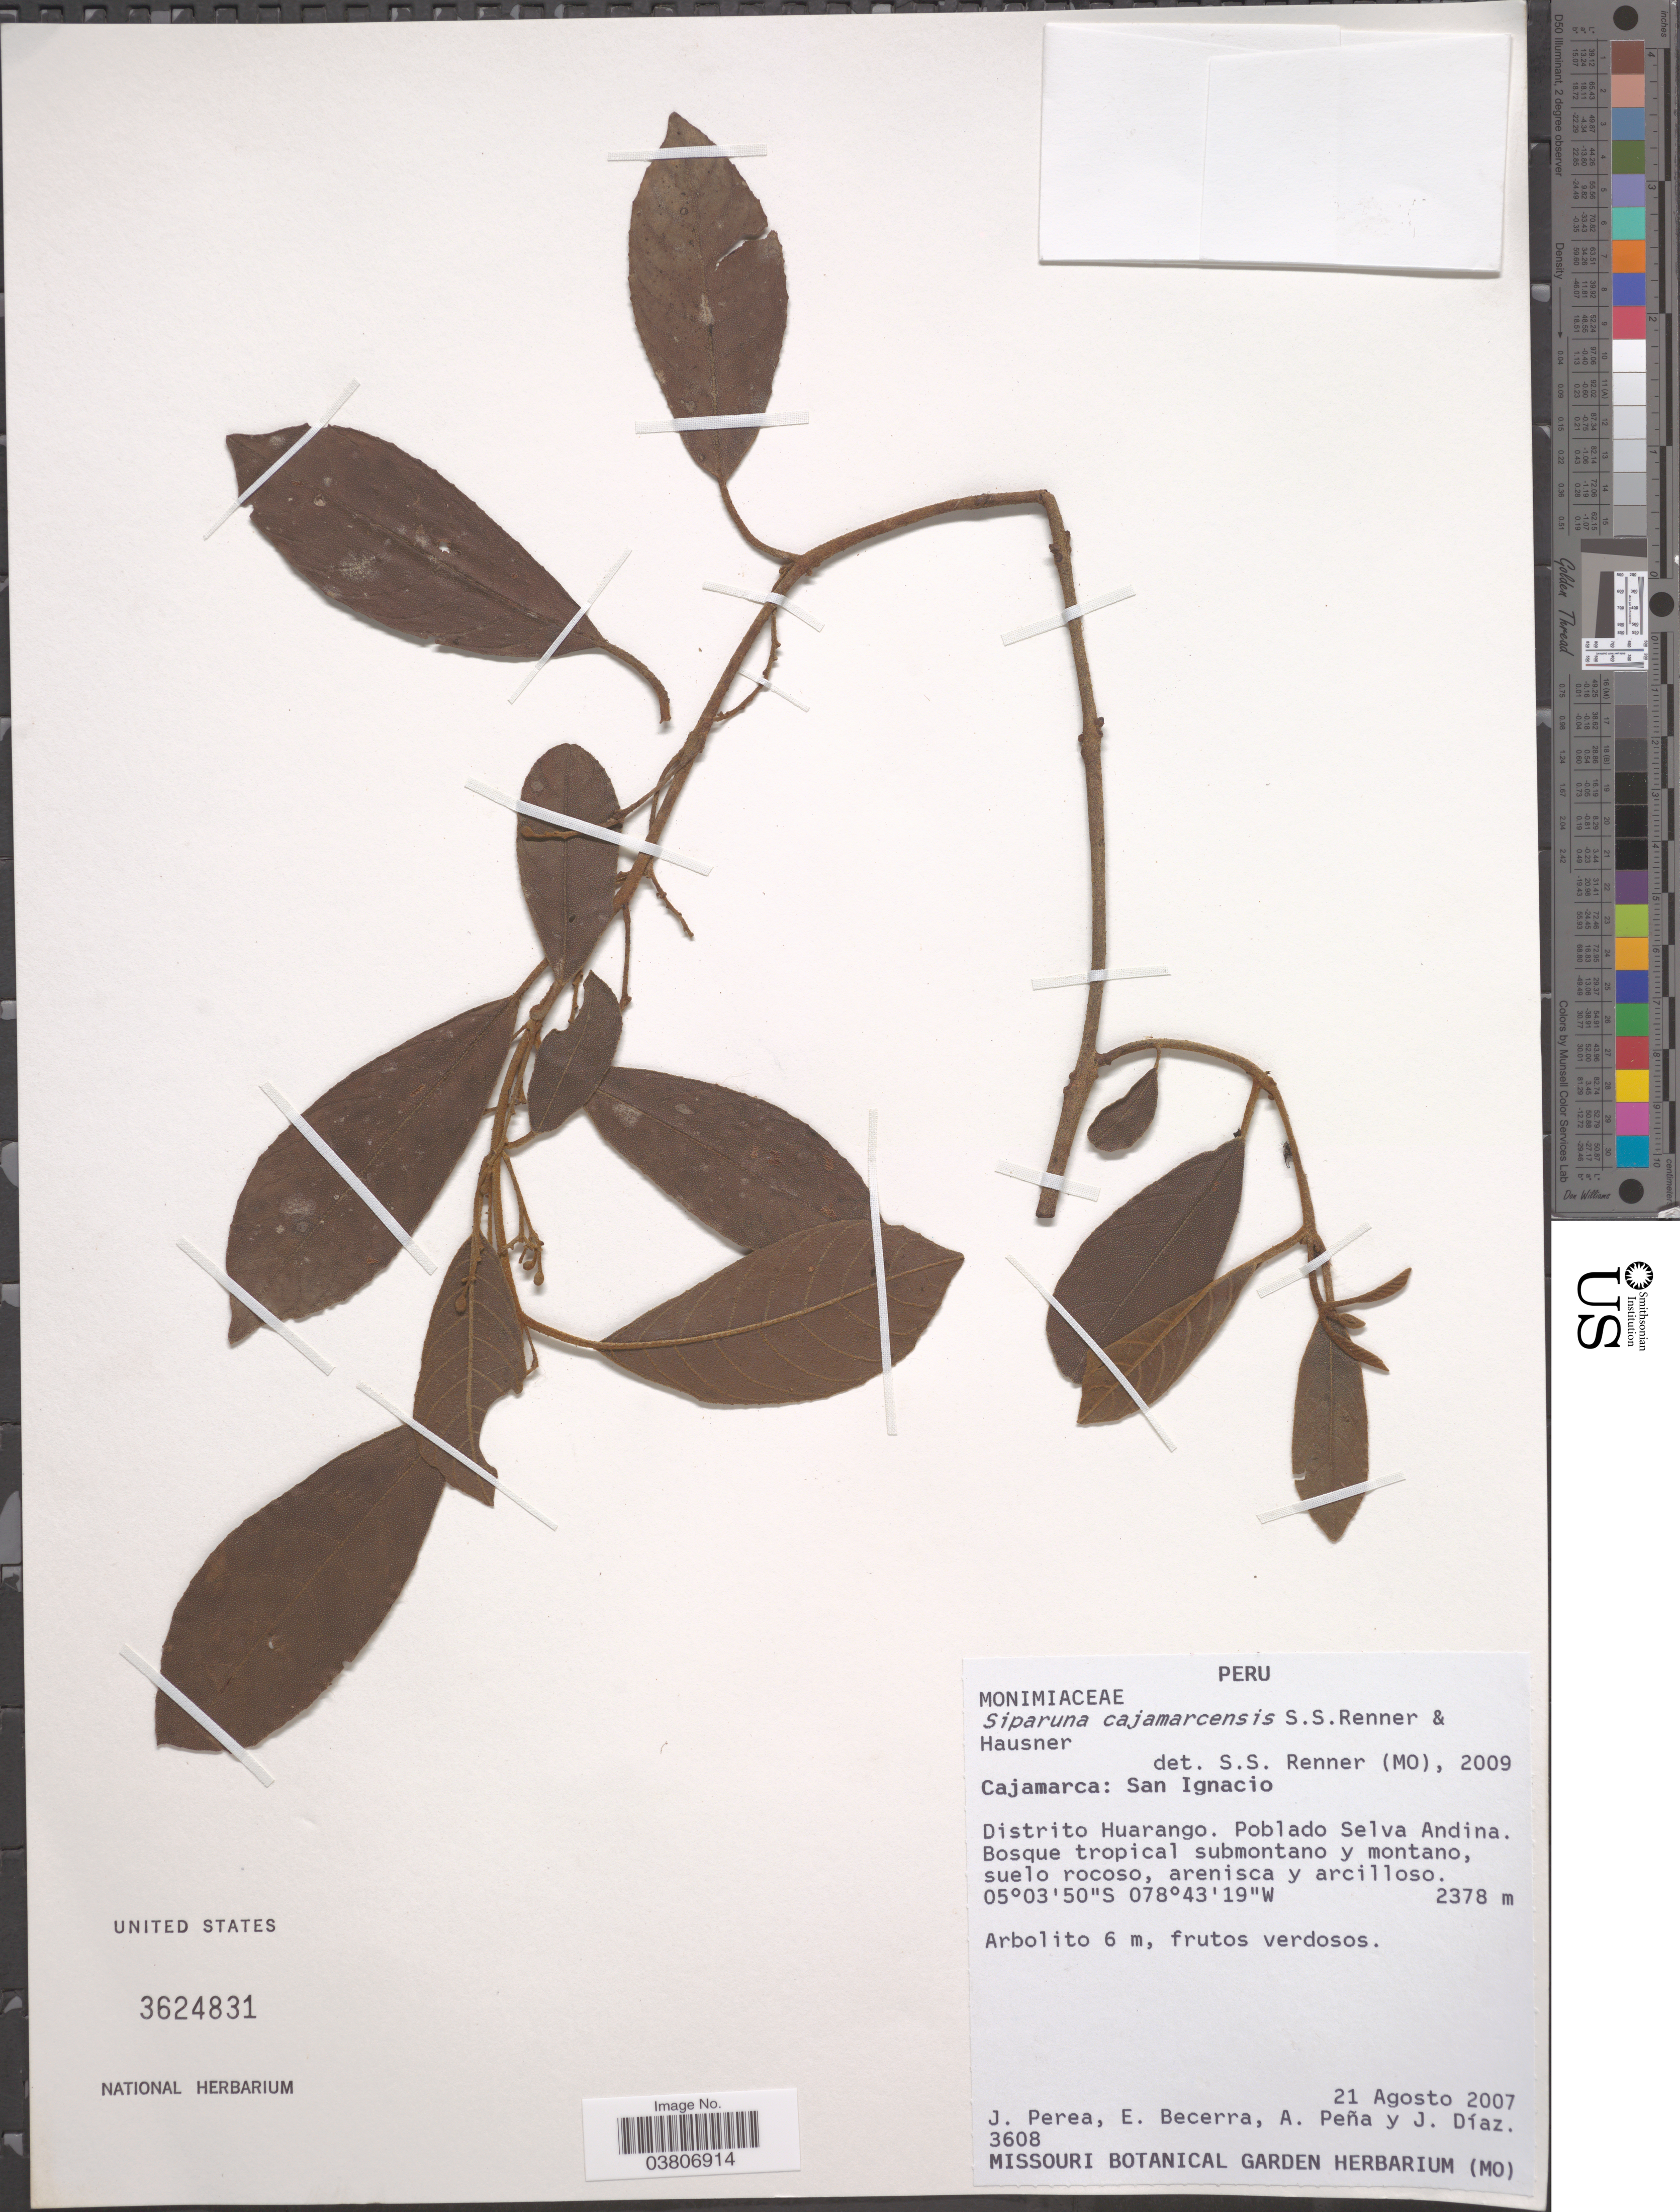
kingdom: Plantae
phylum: Tracheophyta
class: Magnoliopsida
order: Laurales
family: Siparunaceae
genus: Siparuna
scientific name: Siparuna cajamarcensis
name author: S.S. Renner & Hausner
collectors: J. Perea, E. Becerra, A. Peña & J. Diaz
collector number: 3608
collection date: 2007-08-21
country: Peru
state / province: Cajamarca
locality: San Ignacio. Distrito Huarango. Poblado Selva Andina.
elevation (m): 2378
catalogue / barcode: US 3624831